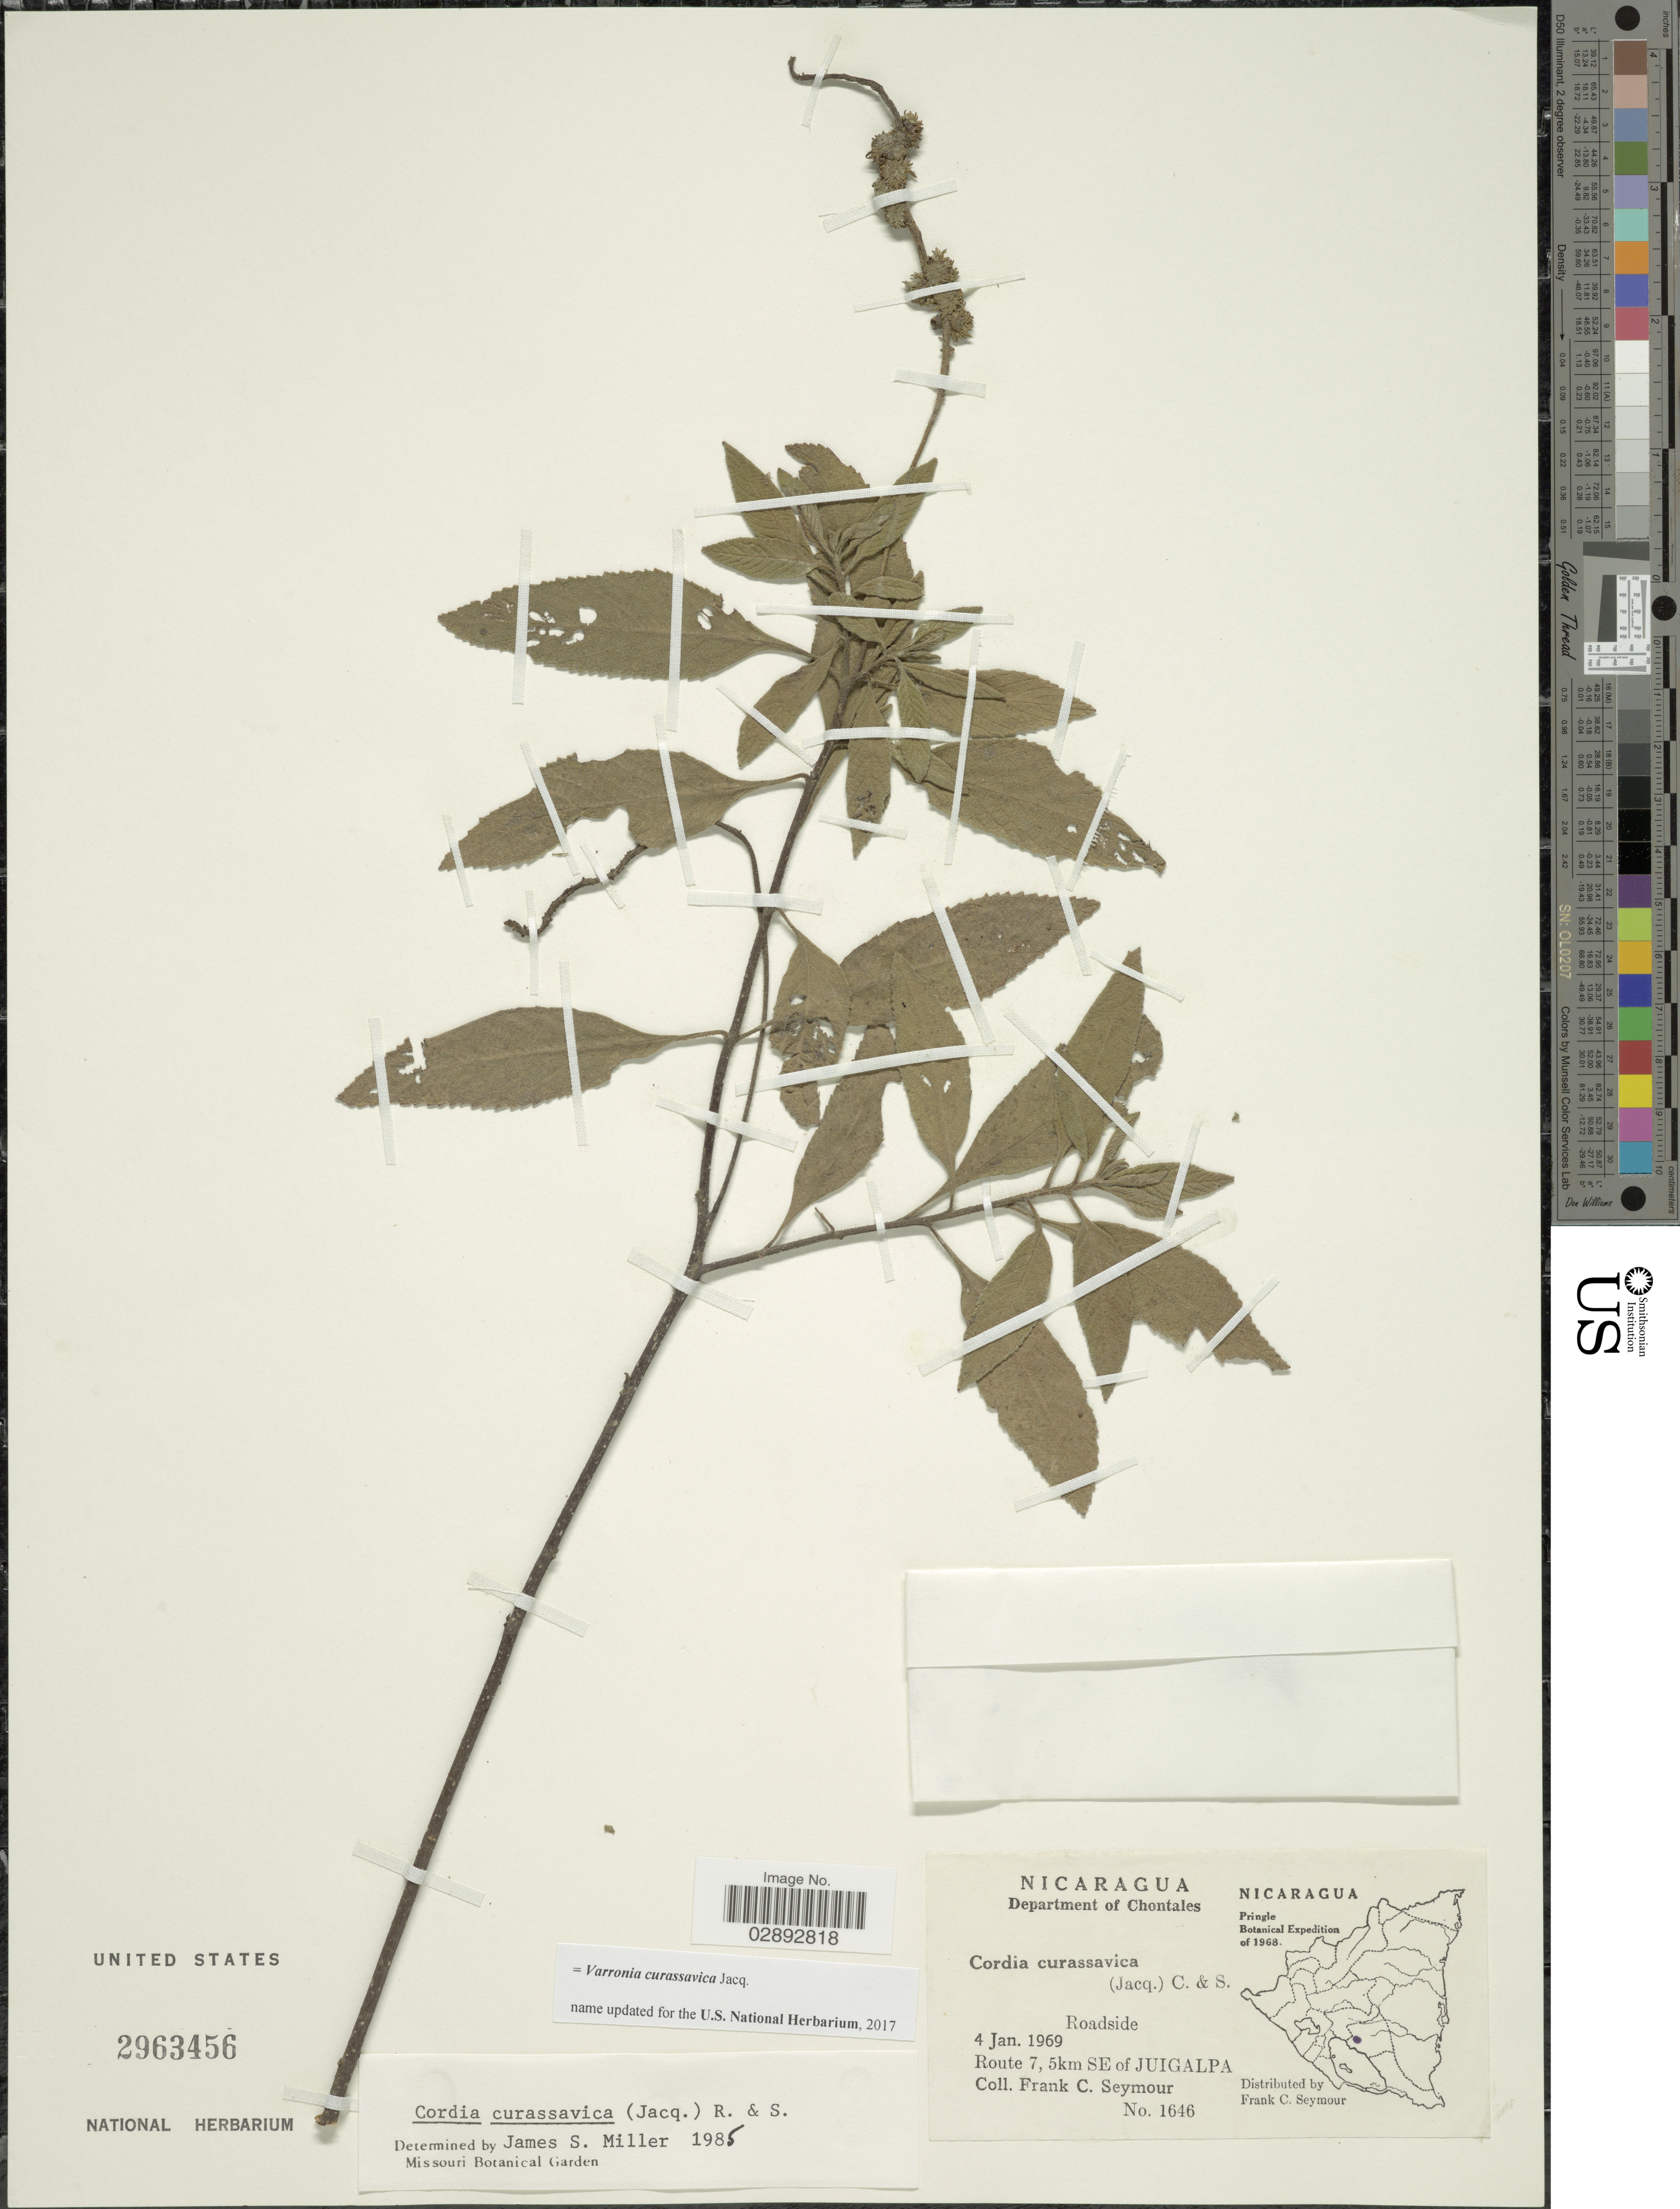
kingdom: Plantae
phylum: Tracheophyta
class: Magnoliopsida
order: Boraginales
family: Cordiaceae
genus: Varronia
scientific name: Varronia curassavica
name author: Jacq.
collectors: F. C. Seymour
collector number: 1646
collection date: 1969-01-04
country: Nicaragua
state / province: Chontales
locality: Department of Chontales. Route 7, 5km SE of Juigalpa.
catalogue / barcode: US 2963456